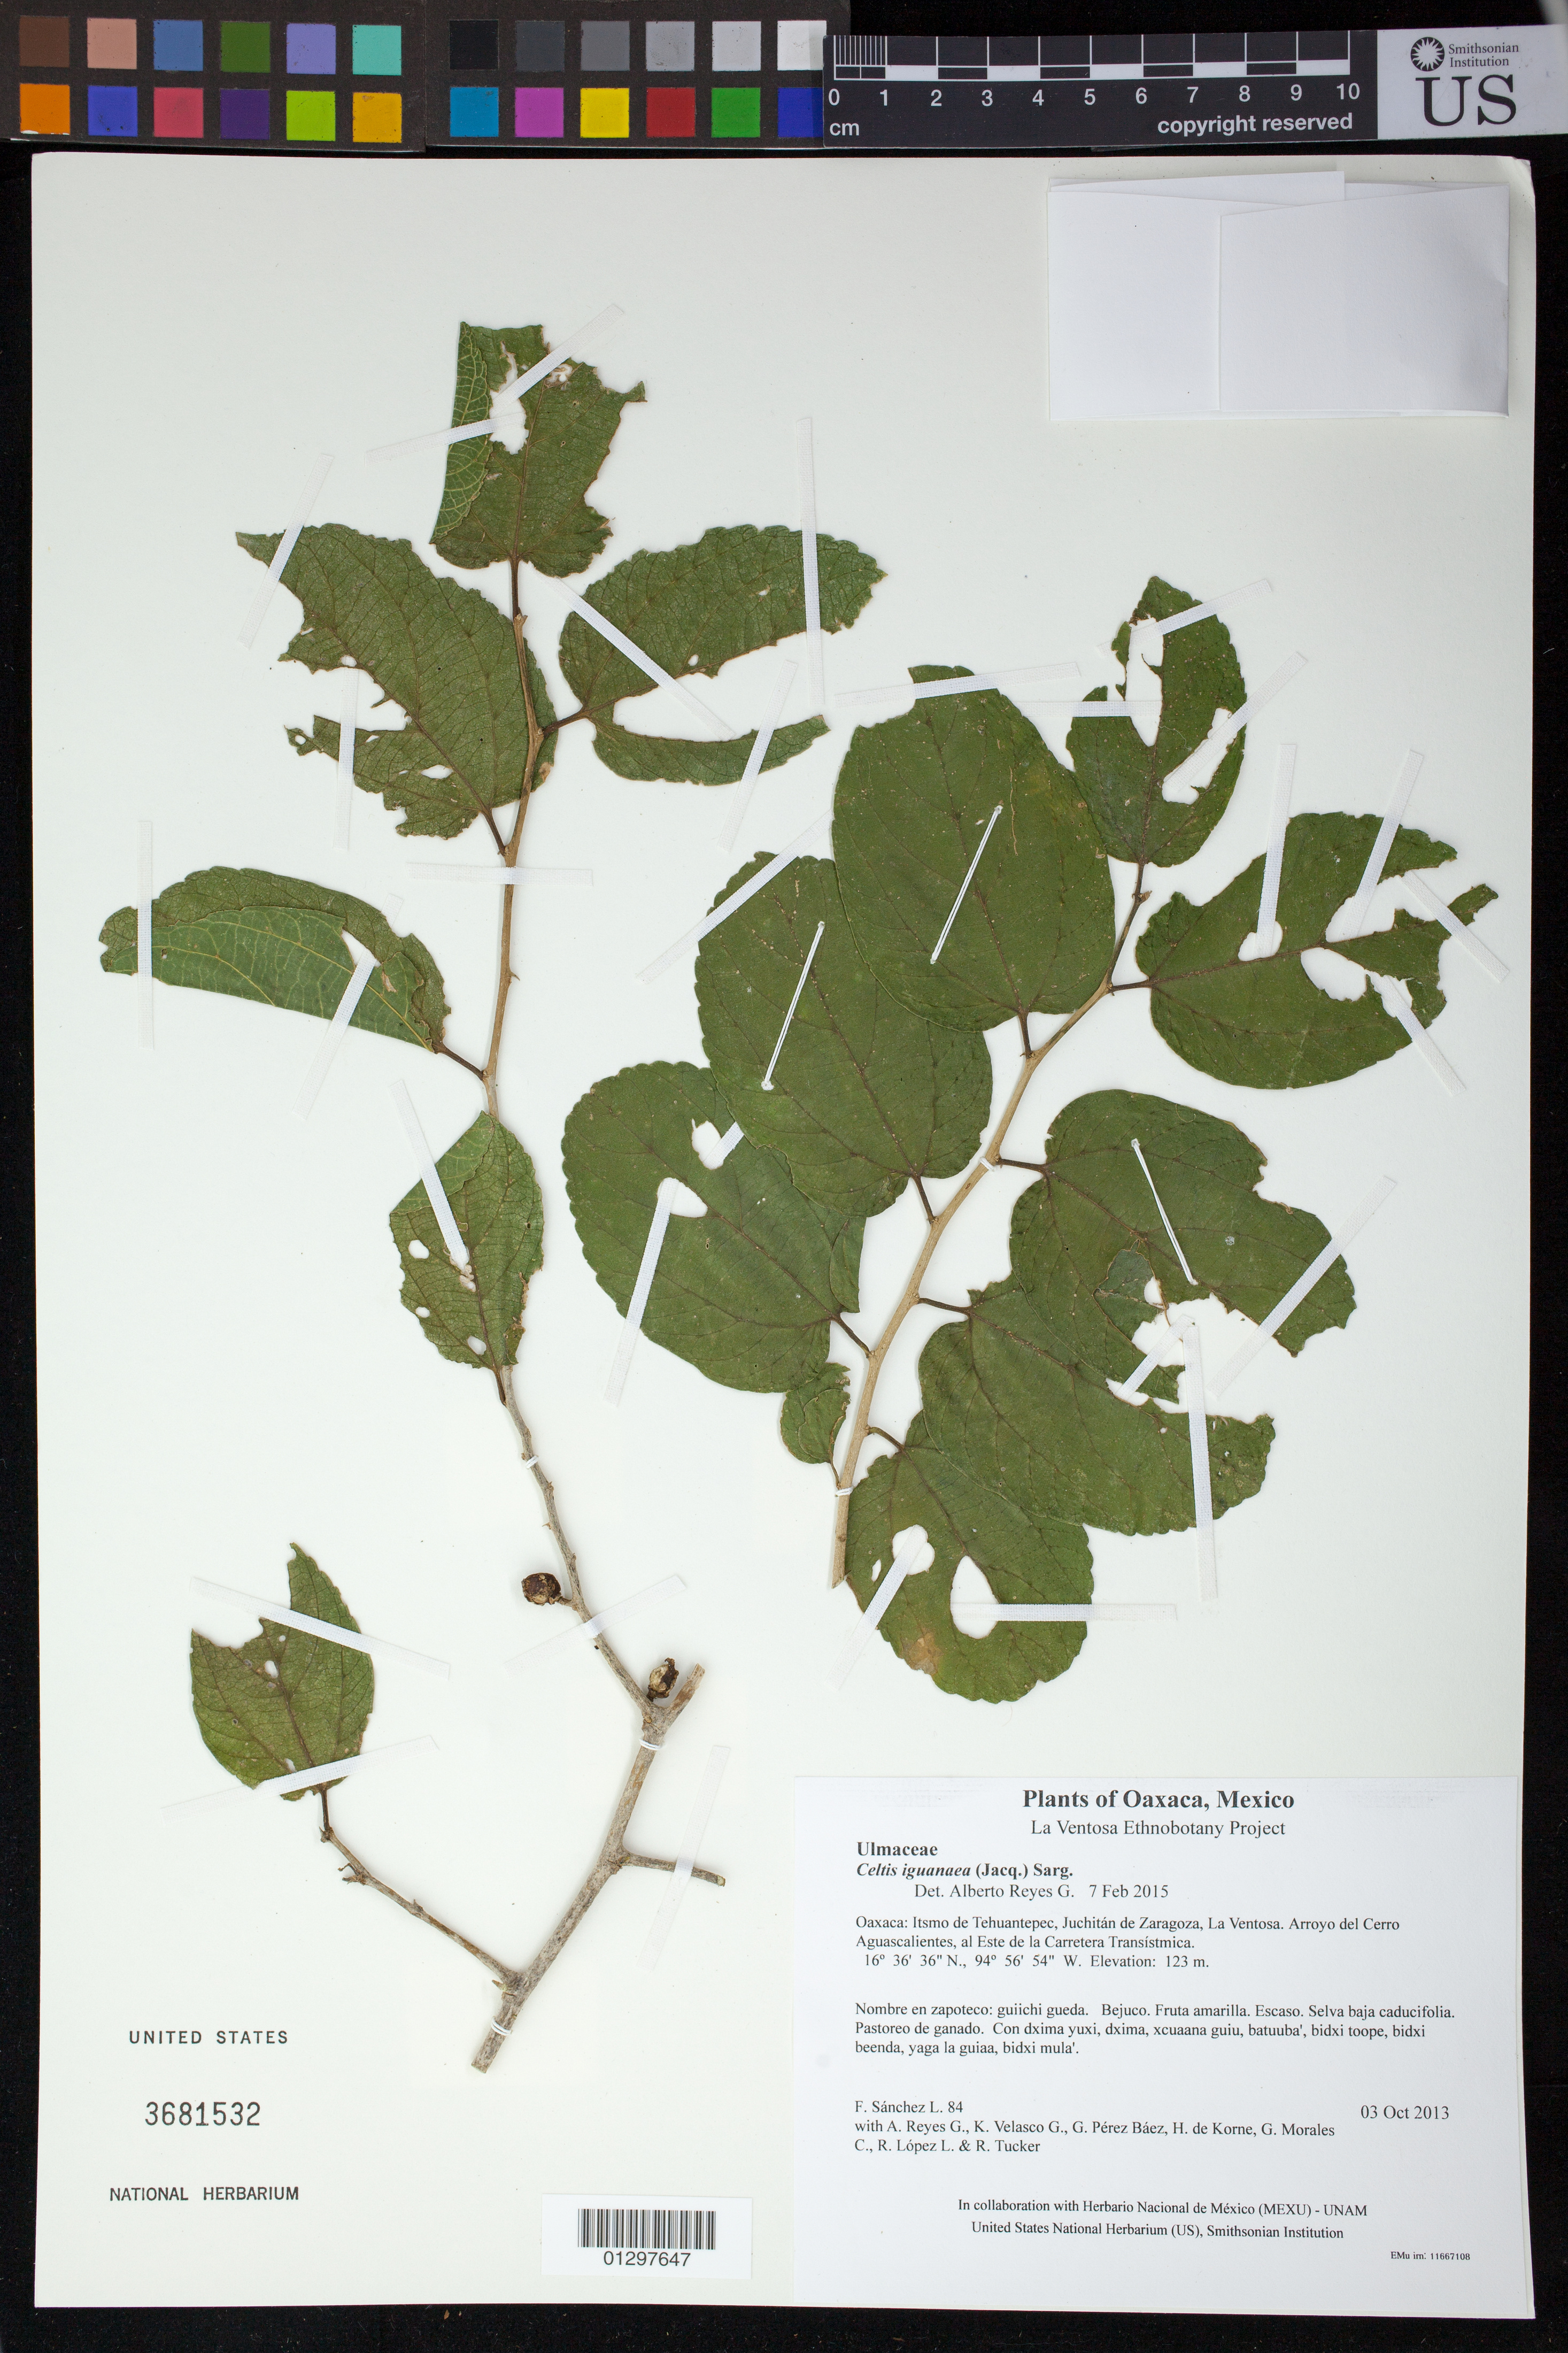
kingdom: Plantae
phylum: Tracheophyta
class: Magnoliopsida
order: Rosales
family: Cannabaceae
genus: Celtis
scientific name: Celtis iguanaea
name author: (Jacq.) Sarg.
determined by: Reyes García, A.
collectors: F. Sánchez L., A. Reyes G., K. Velasco G., G. Pérez Báez, H. de Korne, G. Morales C., R. López L. & R. Tucker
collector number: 84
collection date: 2013-10-03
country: Mexico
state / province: Oaxaca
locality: Itsmo de Tehuantepec, Juchitán de Zaragoza, La Ventosa. Arroyo del Cerro Aguascalientes, al Este de la Carretera Transístmica.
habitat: Selva baja caducifolia. Pastoreo de ganado.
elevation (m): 123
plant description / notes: MEXU, US; Yaga luba'. Cuaananaxhi naguchi. Huaxie'.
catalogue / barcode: US 3681532